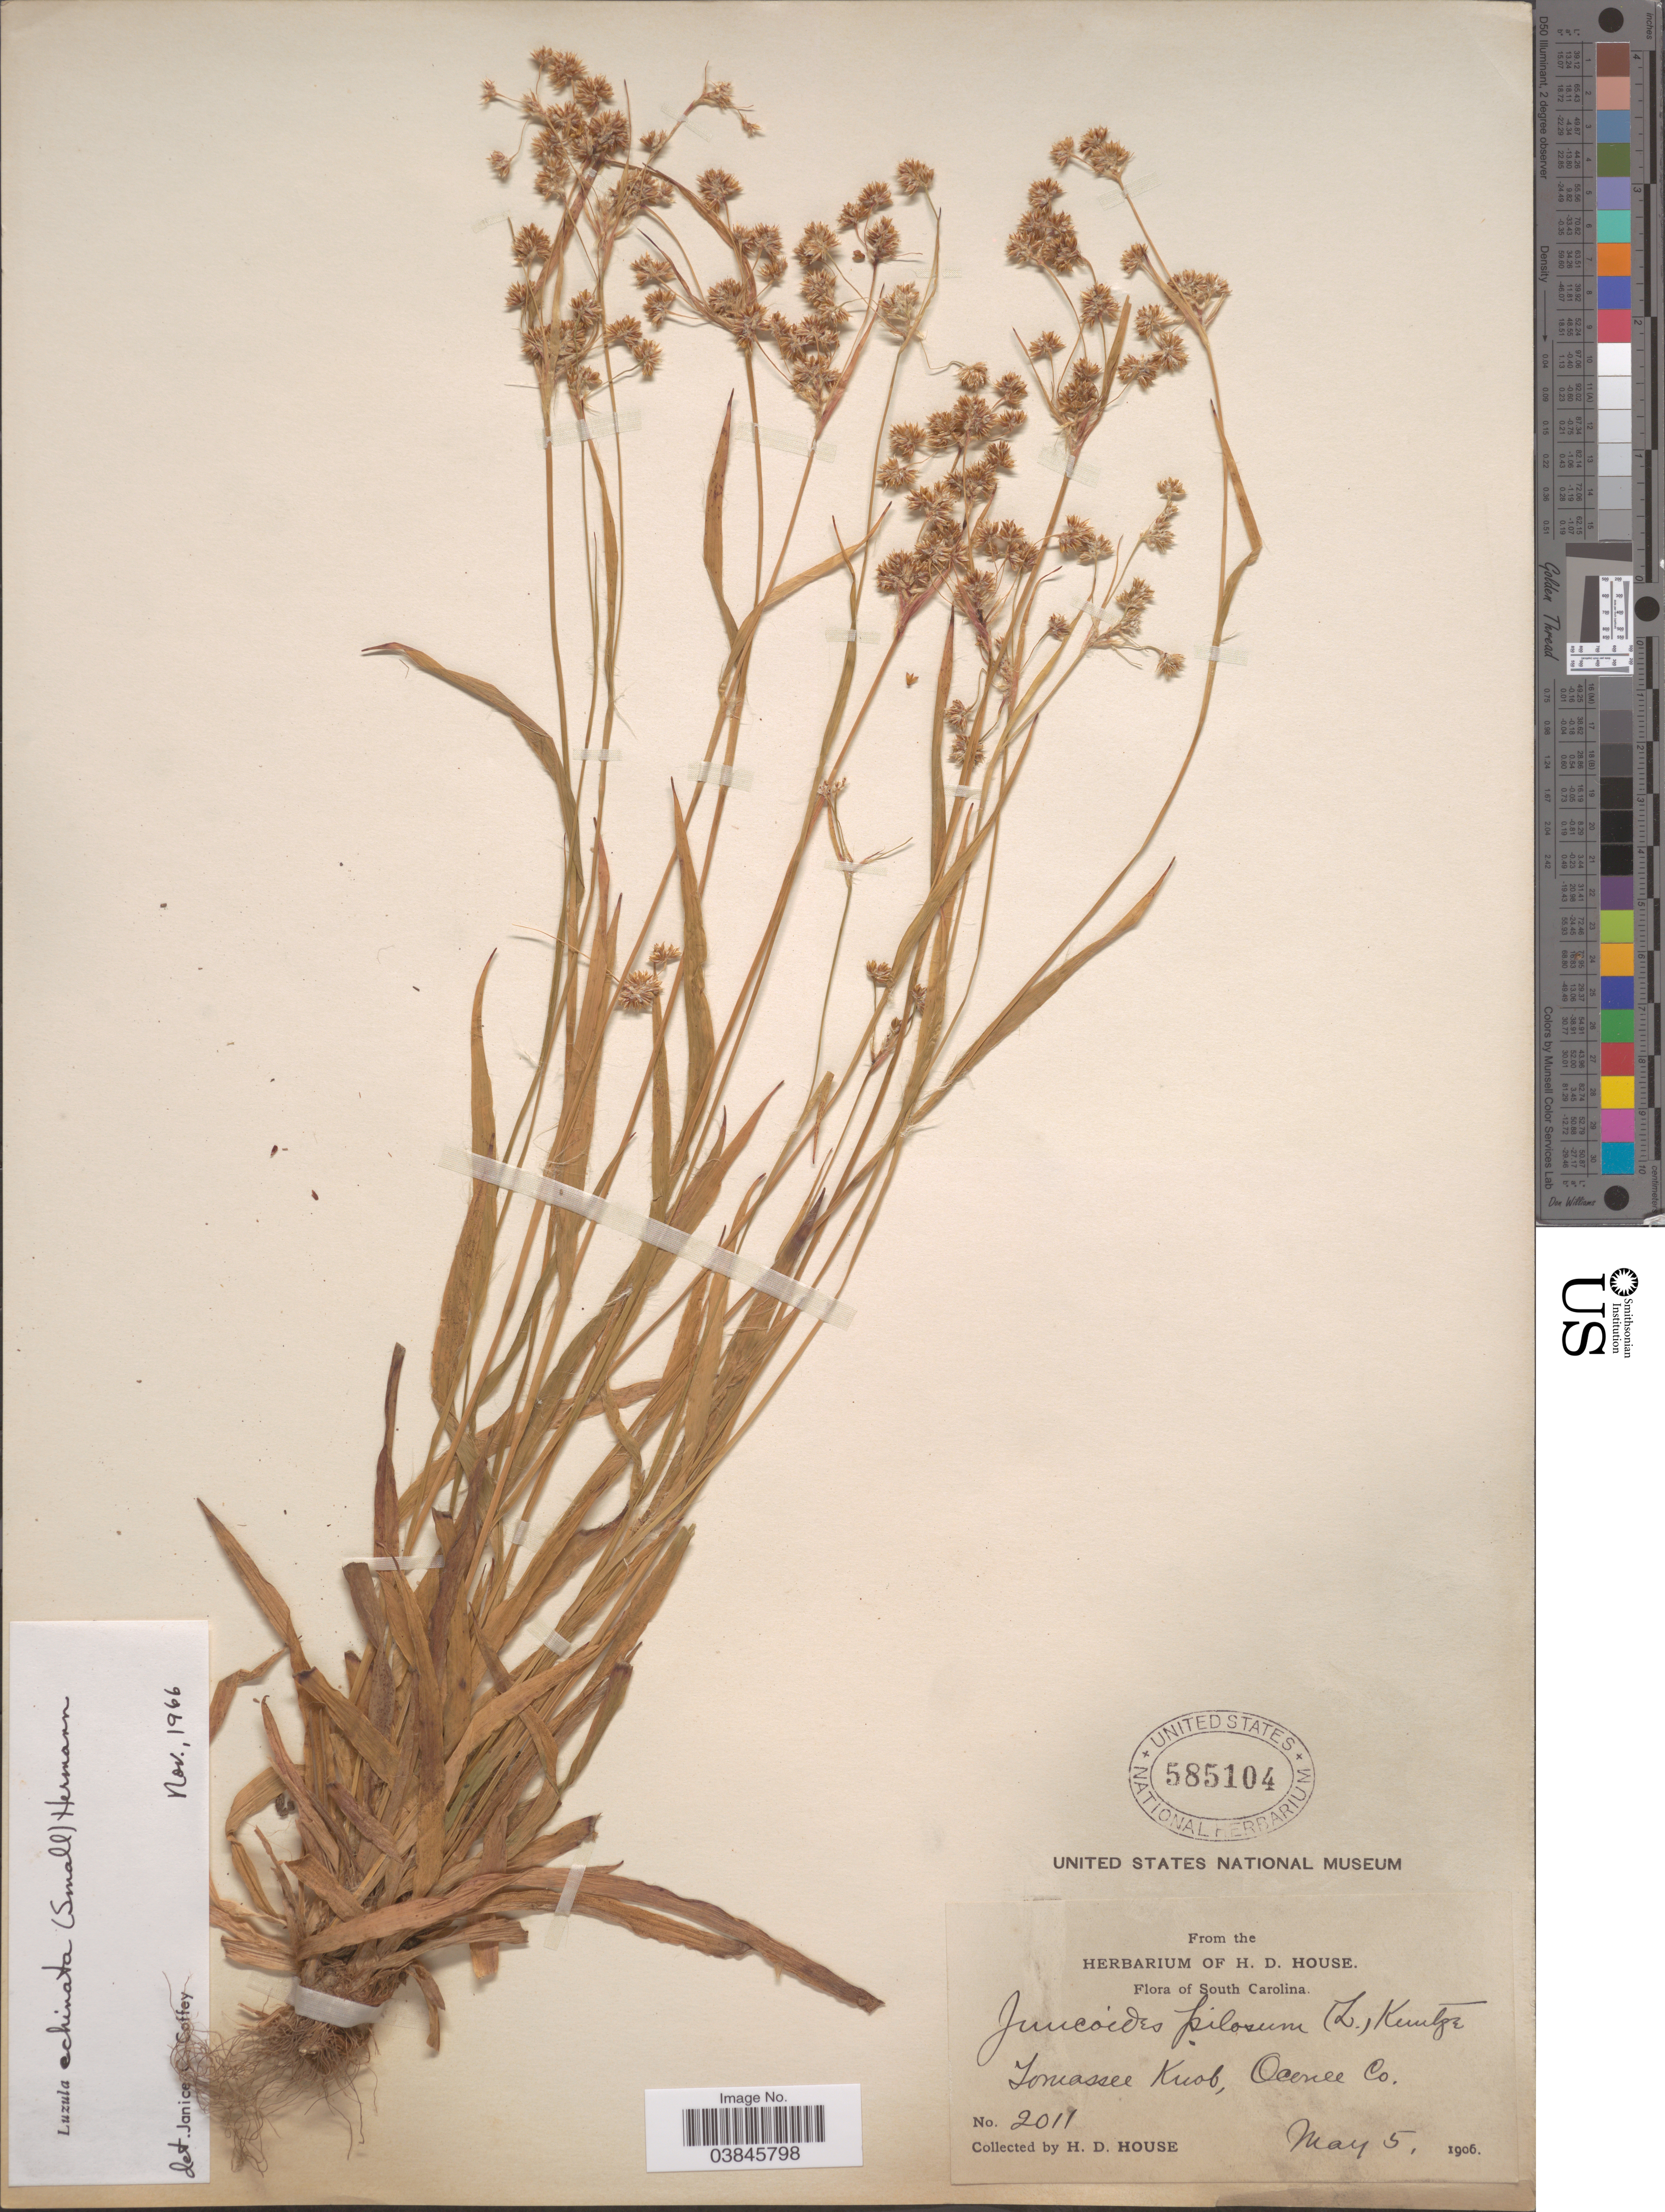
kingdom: Plantae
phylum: Tracheophyta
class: Liliopsida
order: Poales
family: Juncaceae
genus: Luzula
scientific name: Luzula echinata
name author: (Small) F.J. Herm.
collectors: H. D. House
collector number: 2011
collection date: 1906-05-05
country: United States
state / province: South Carolina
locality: Tomassee Knob, Ocenee Co.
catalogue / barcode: US 585104